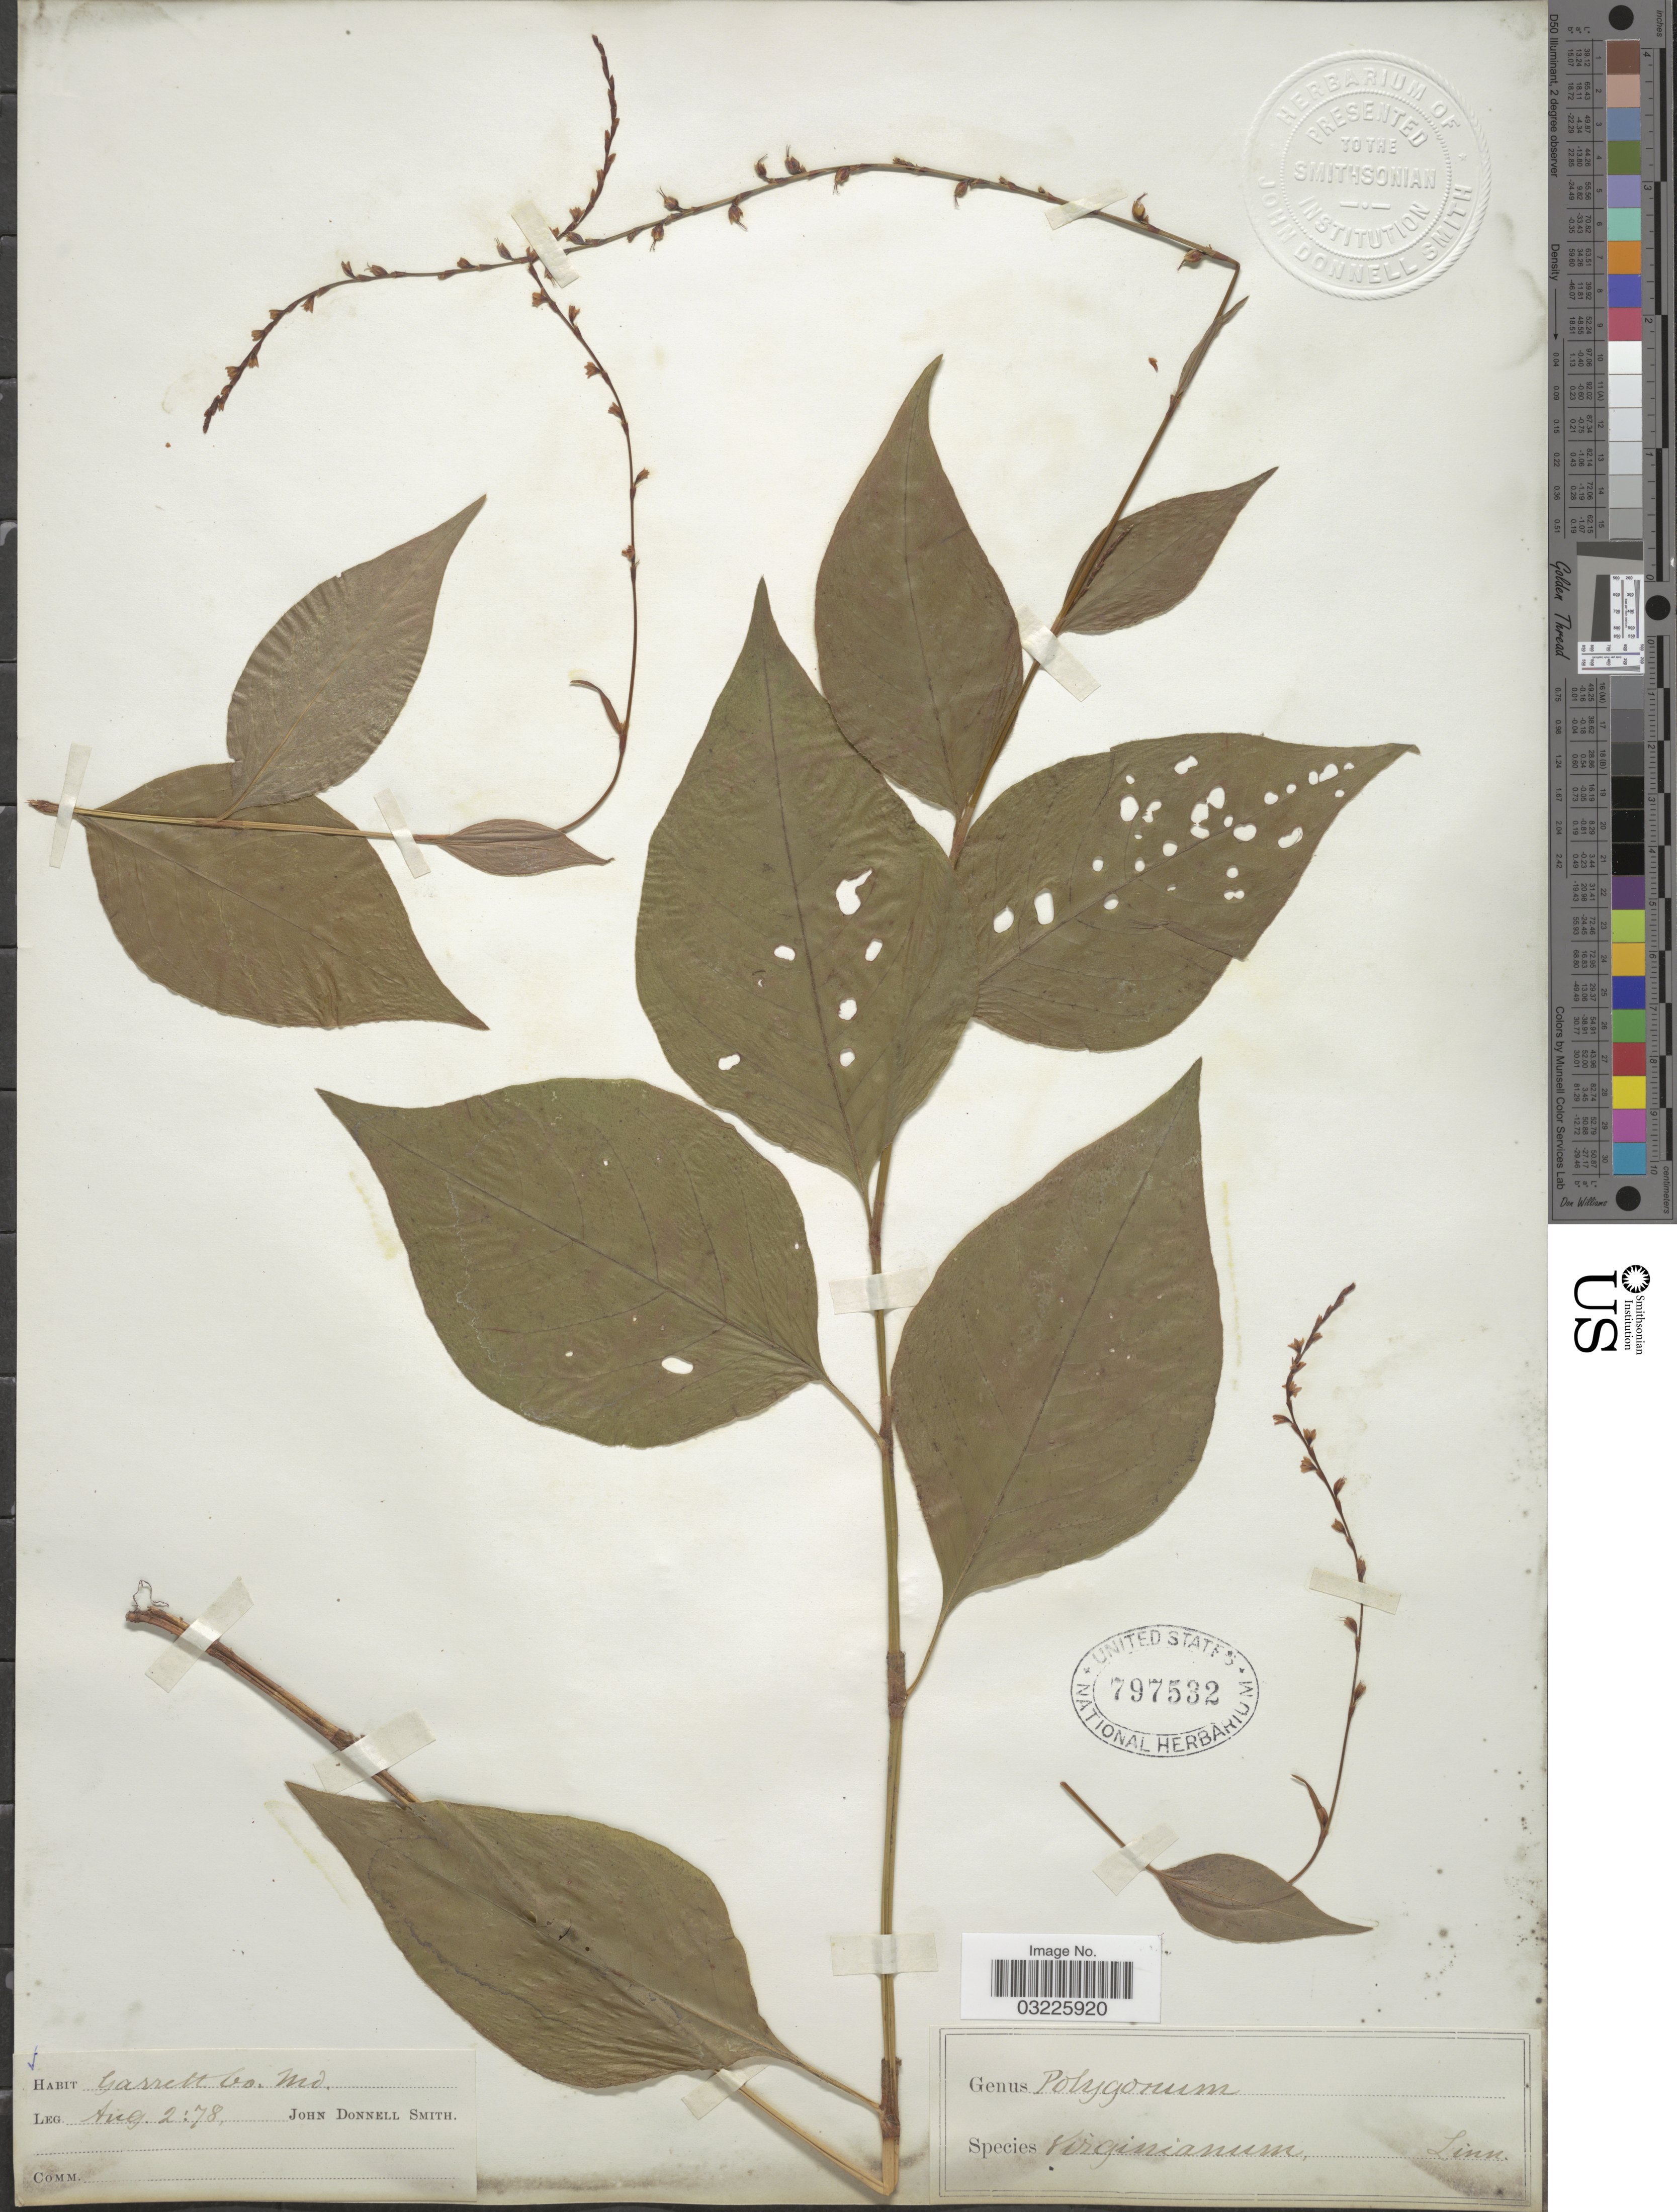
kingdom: Plantae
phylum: Tracheophyta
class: Magnoliopsida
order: Caryophyllales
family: Polygonaceae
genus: Persicaria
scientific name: Persicaria virginiana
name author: (L.) Gaertn.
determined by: Atha, D. E.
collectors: J. Donnell Smith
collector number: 5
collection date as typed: Transcribed d/m/y: 2/8/78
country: United States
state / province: Maryland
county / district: Garrett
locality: Garrett Co.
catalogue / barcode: US 797532